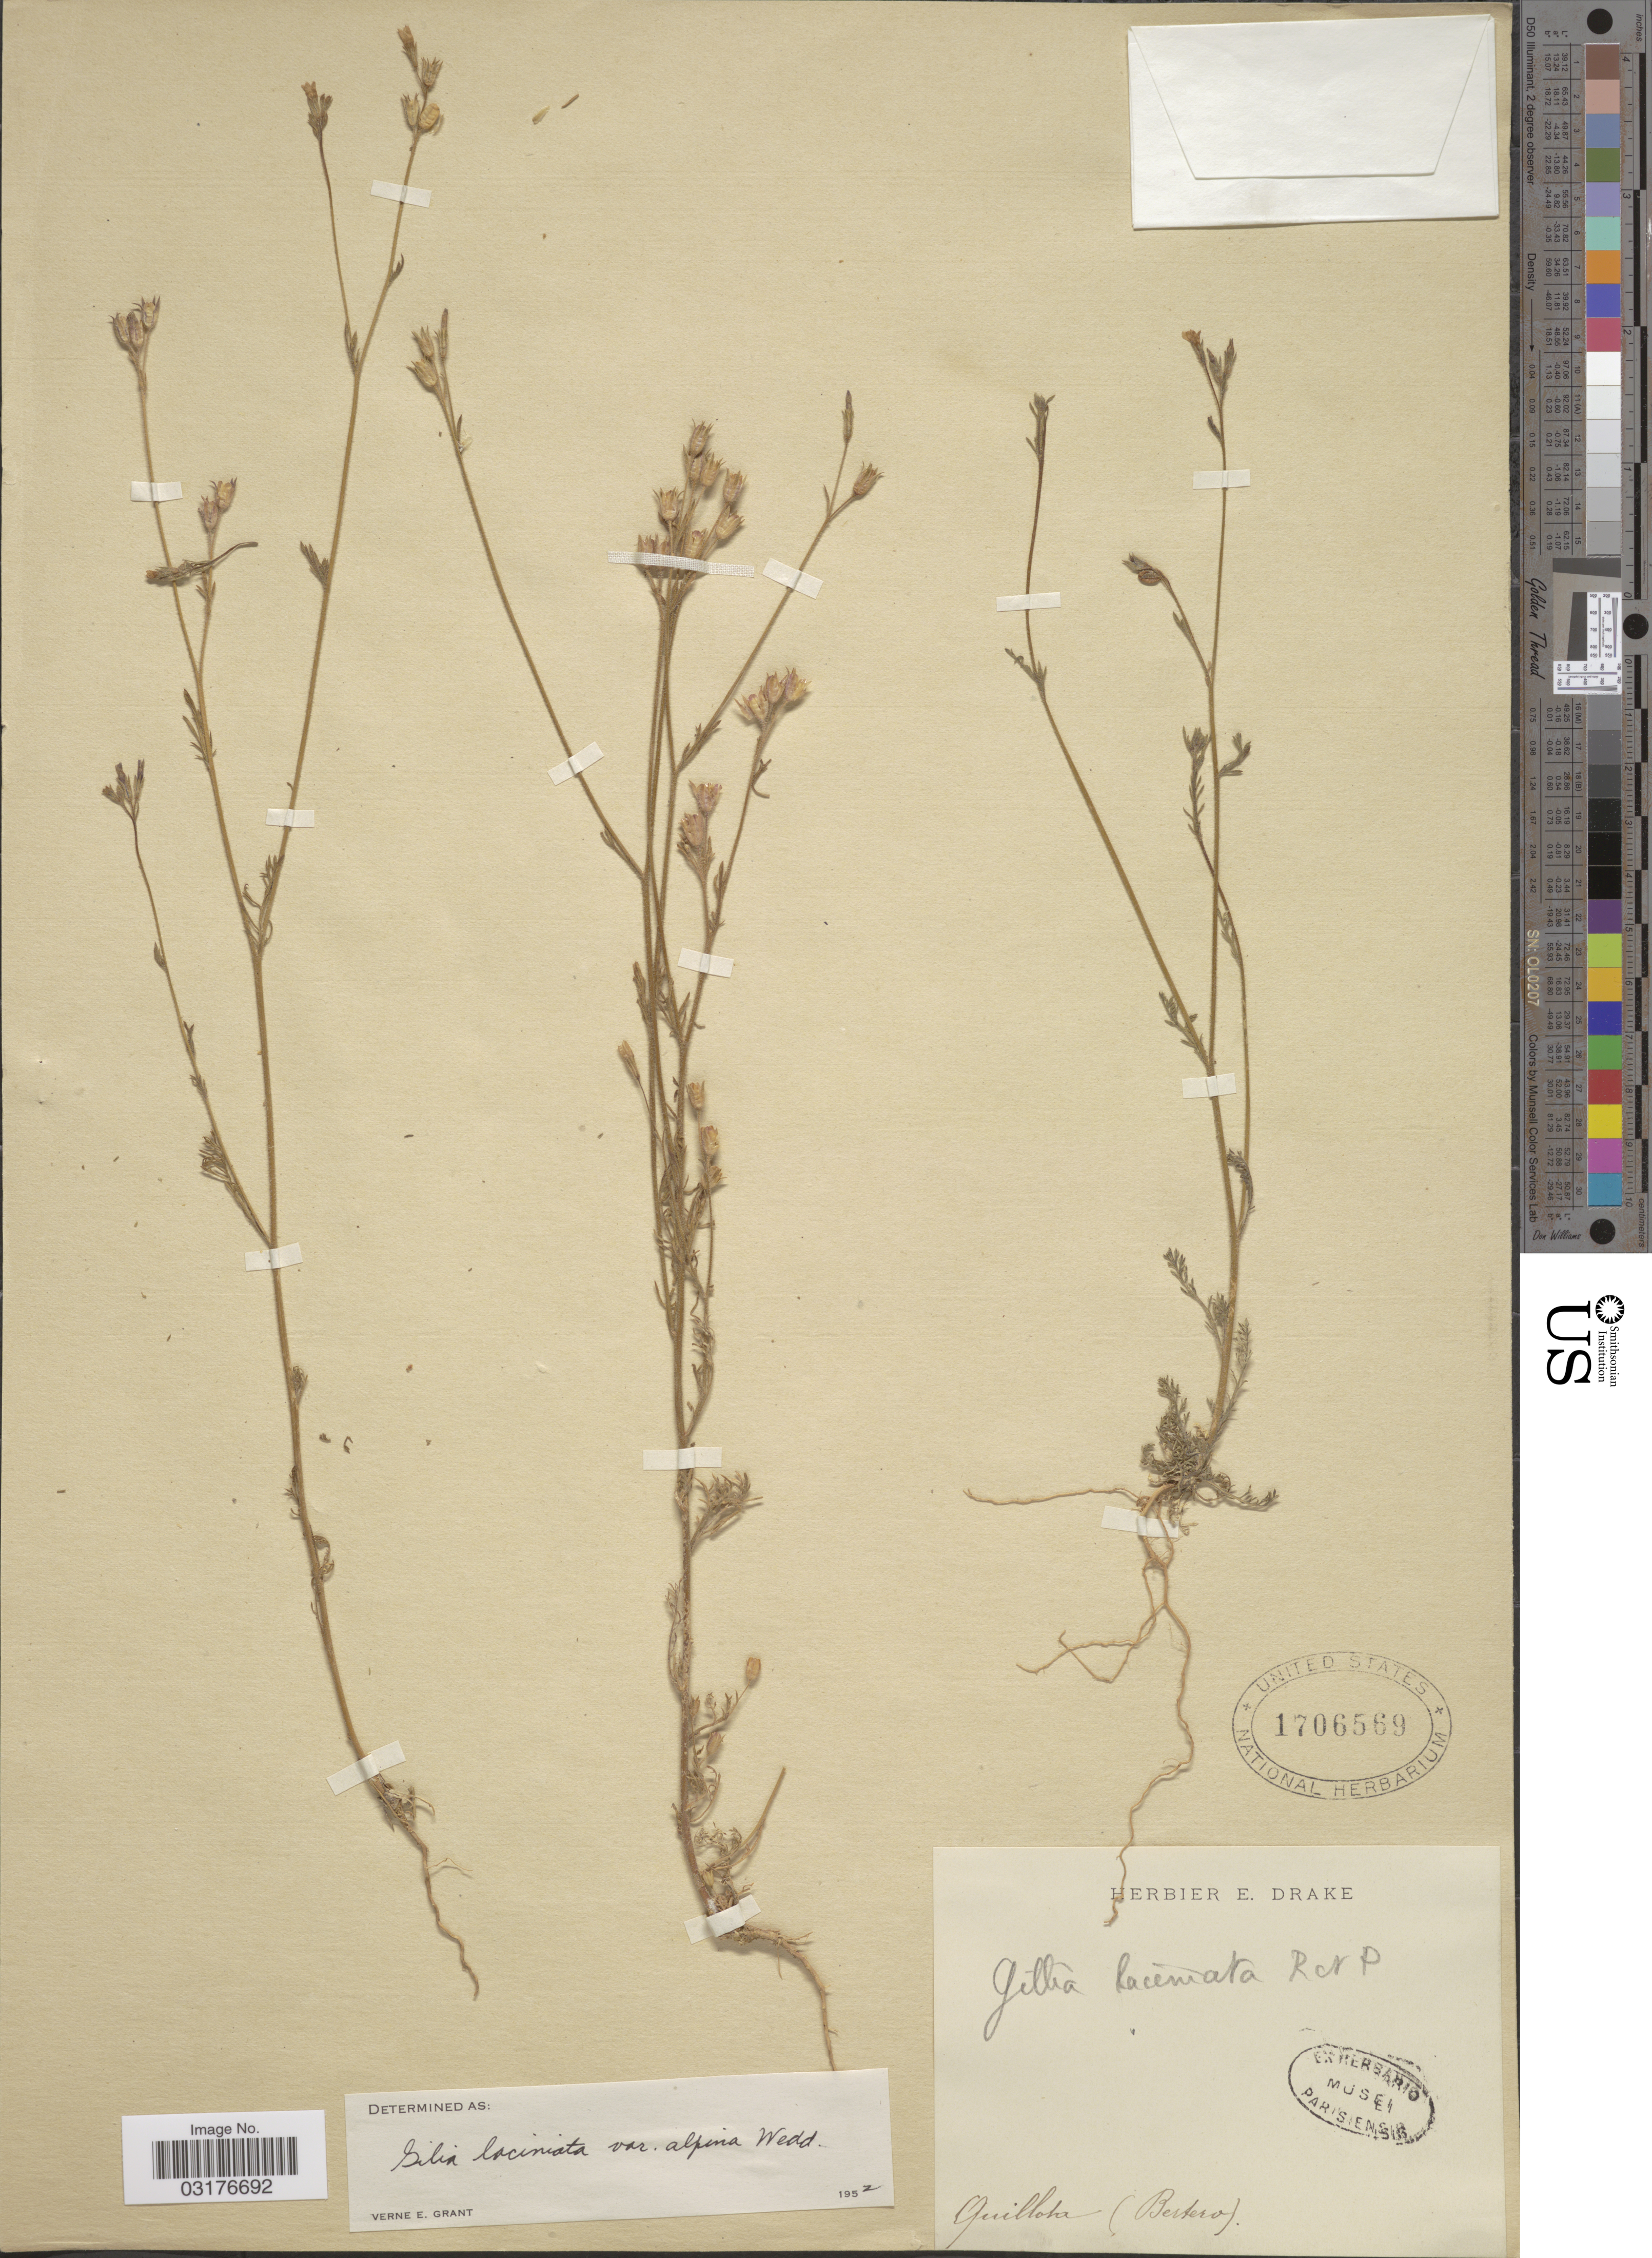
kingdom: Plantae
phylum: Tracheophyta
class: Magnoliopsida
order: Ericales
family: Polemoniaceae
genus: Gilia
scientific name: Gilia laciniata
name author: Ruiz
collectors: Bertero, --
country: Chile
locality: Quillota.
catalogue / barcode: US 1706569